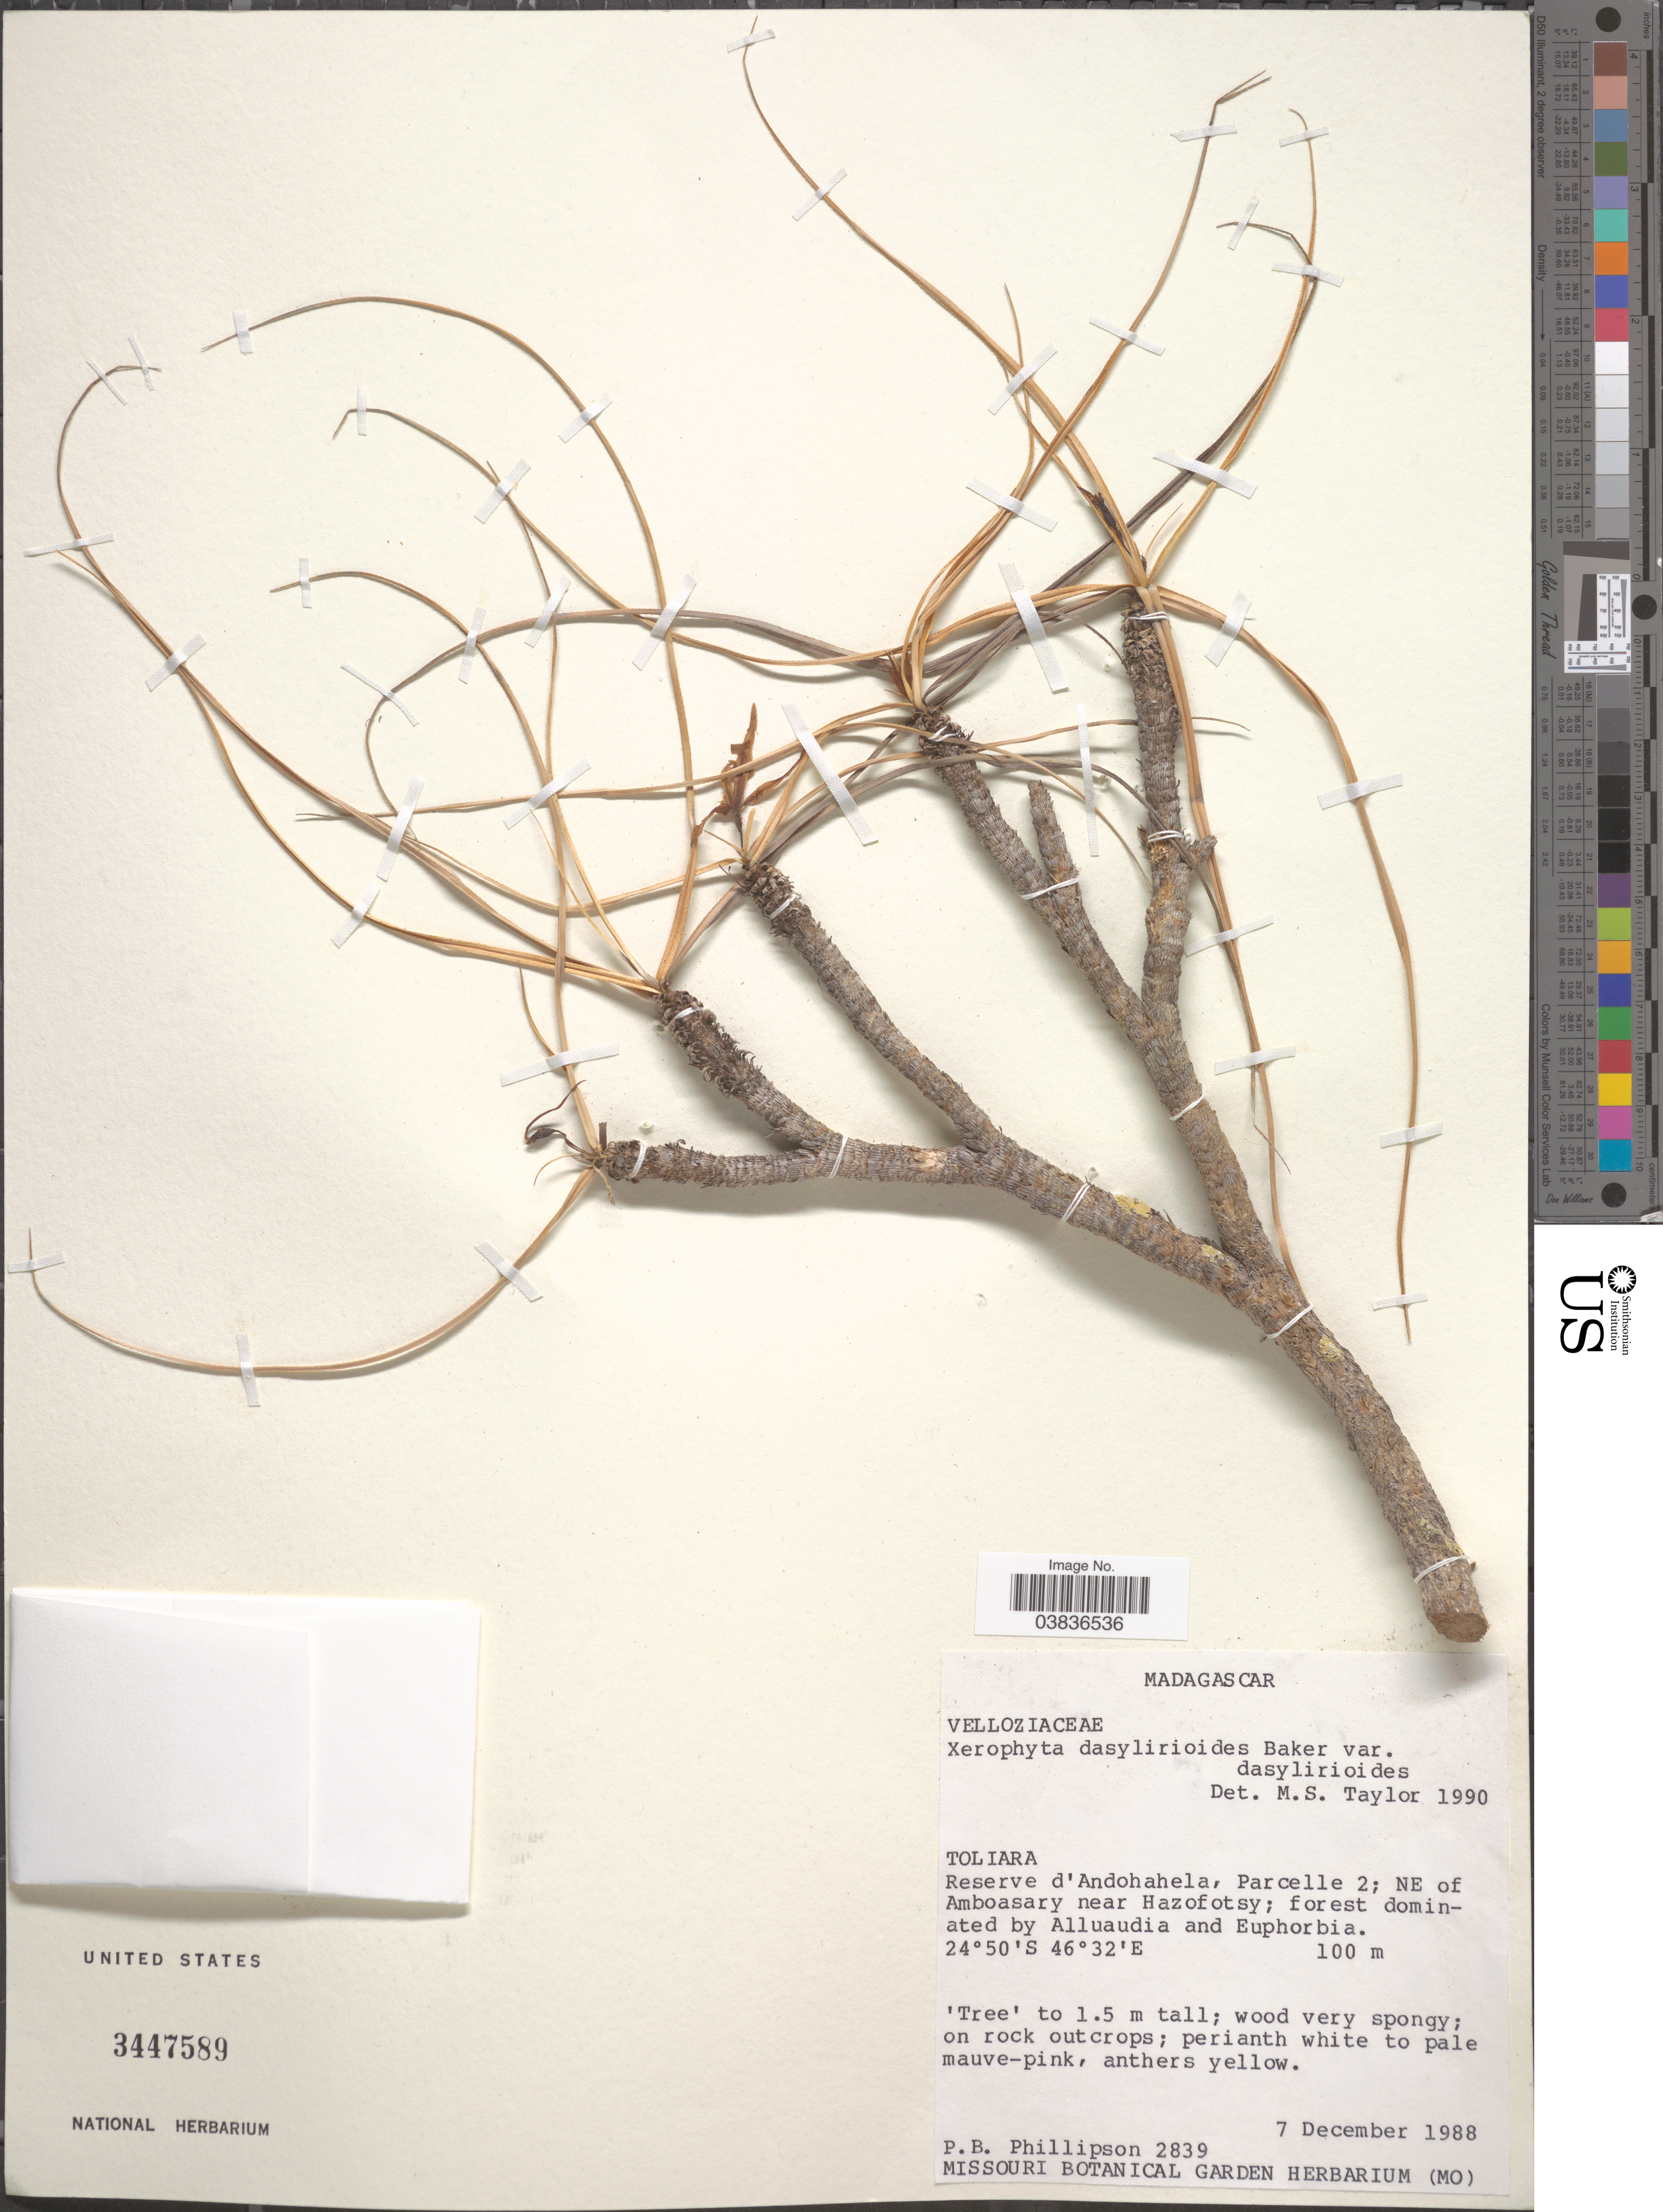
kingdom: Plantae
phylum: Tracheophyta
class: Liliopsida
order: Pandanales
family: Velloziaceae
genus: Xerophyta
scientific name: Xerophyta dasylirioides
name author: Baker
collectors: P. B. Phillipson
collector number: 2839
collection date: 1988-12-07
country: Madagascar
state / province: Anosy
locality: Reserve d' Andohahela, Parcelle 2; NE of Amboasary near Hazofotsy.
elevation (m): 100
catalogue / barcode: US 3447589